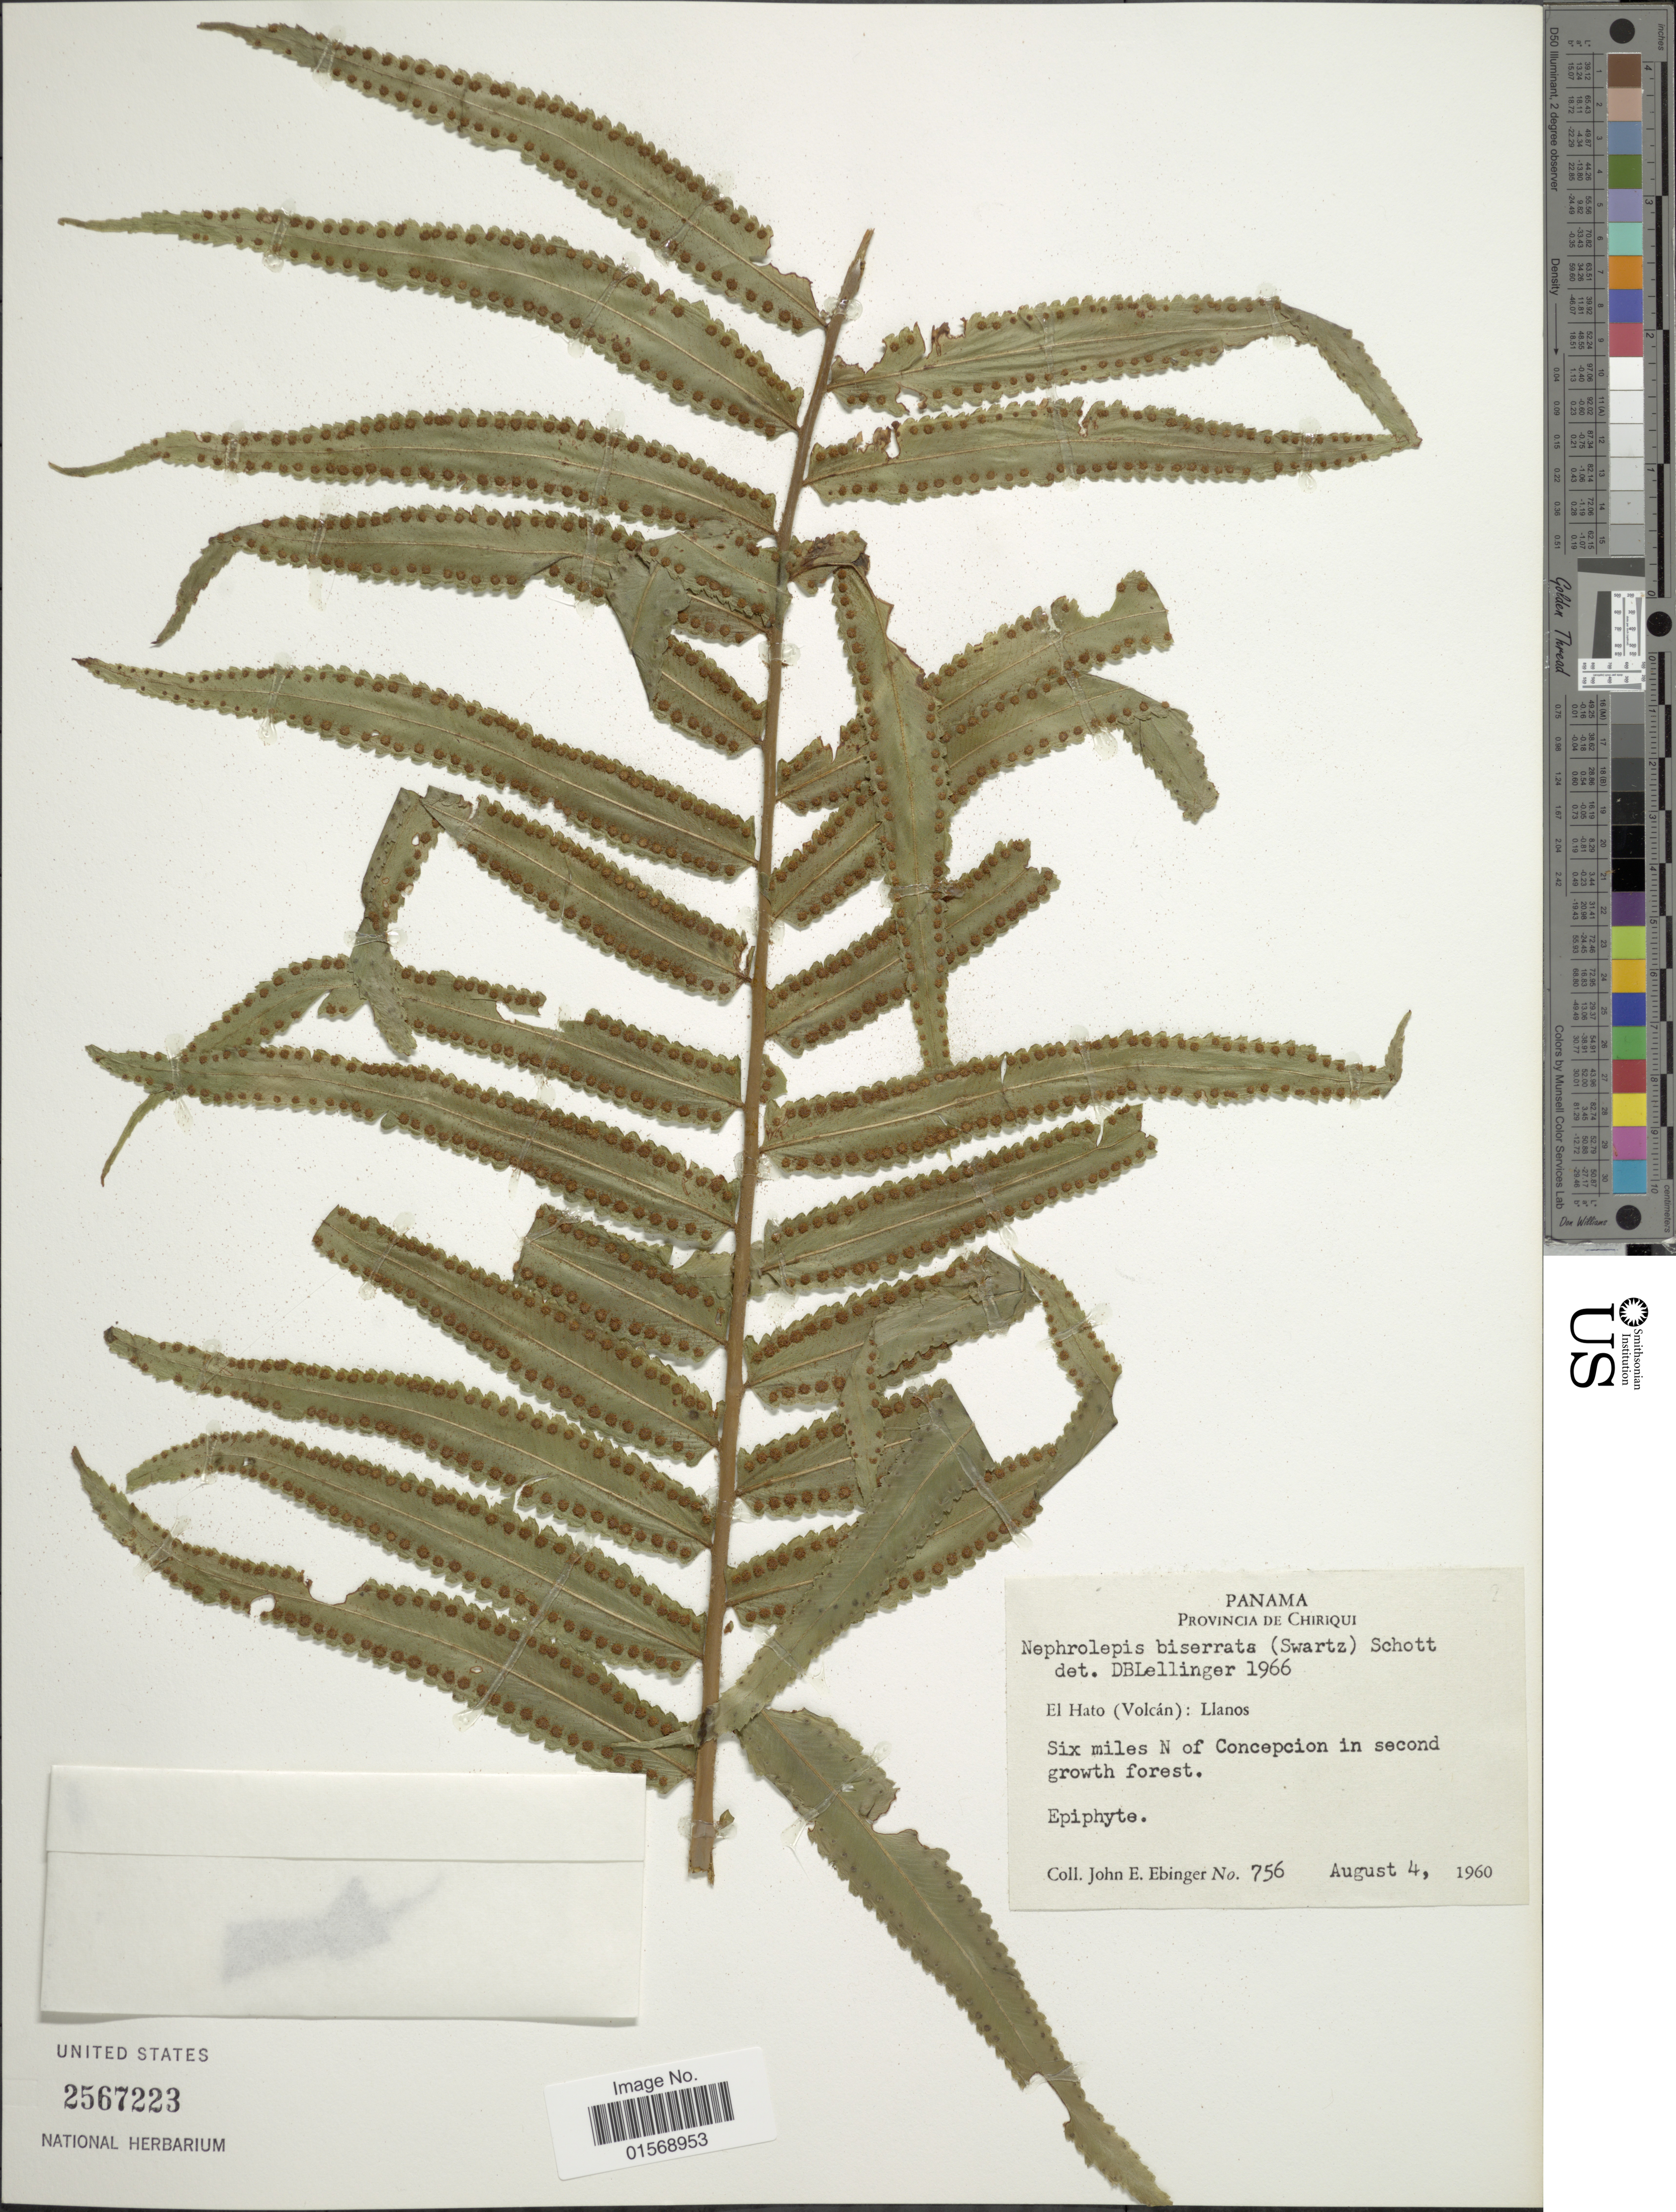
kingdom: Plantae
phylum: Tracheophyta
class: Polypodiopsida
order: Polypodiales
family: Nephrolepidaceae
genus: Nephrolepis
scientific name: Nephrolepis biserrata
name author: (Sw.) Schott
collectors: J. Ebinger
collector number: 756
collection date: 1960-08-04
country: Panama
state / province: Chiriqui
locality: Panama, Provincia de Chiriqui, El Hato (Volcan): Llanos. Six miles N of Concepcion in secon growth forest.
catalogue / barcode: US 2567223